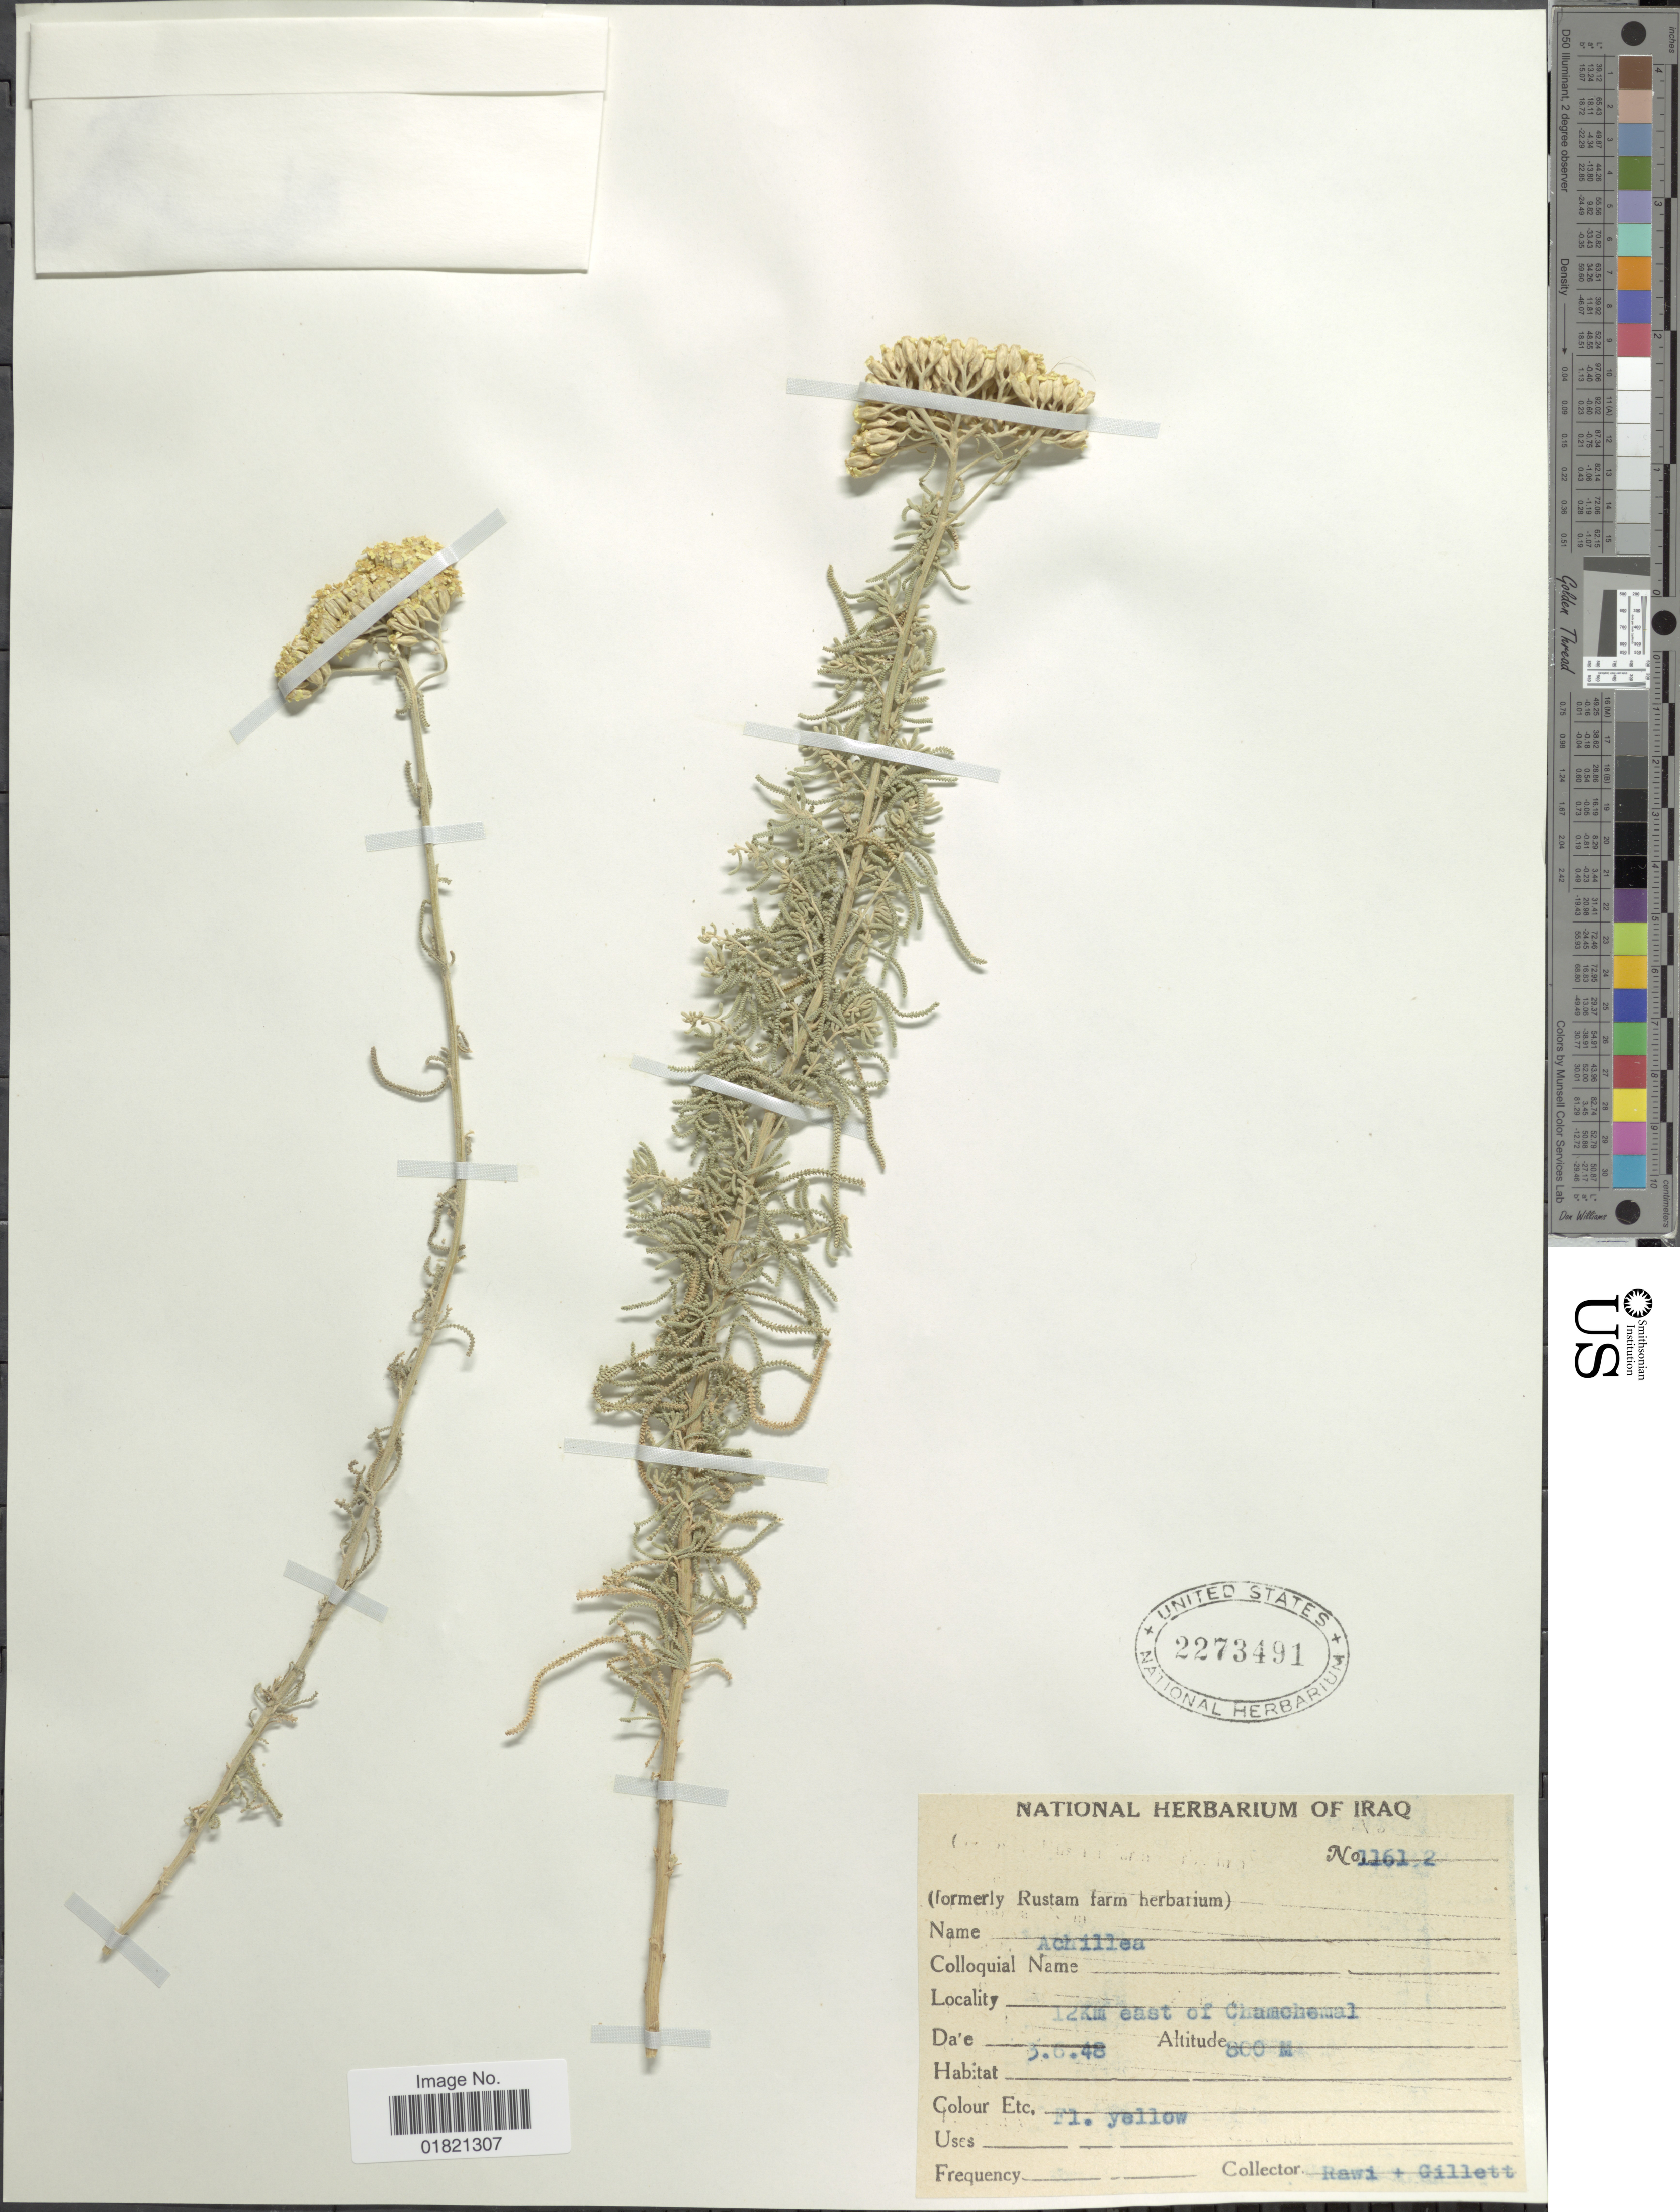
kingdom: Plantae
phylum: Tracheophyta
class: Magnoliopsida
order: Asterales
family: Asteraceae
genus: Achillea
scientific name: Achillea sp.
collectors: -. Rawi & Gillett, --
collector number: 11612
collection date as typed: Transcribed d/m/y: 3/6/48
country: Iraq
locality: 12Km east of Chamchemal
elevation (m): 800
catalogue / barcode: US 2273491